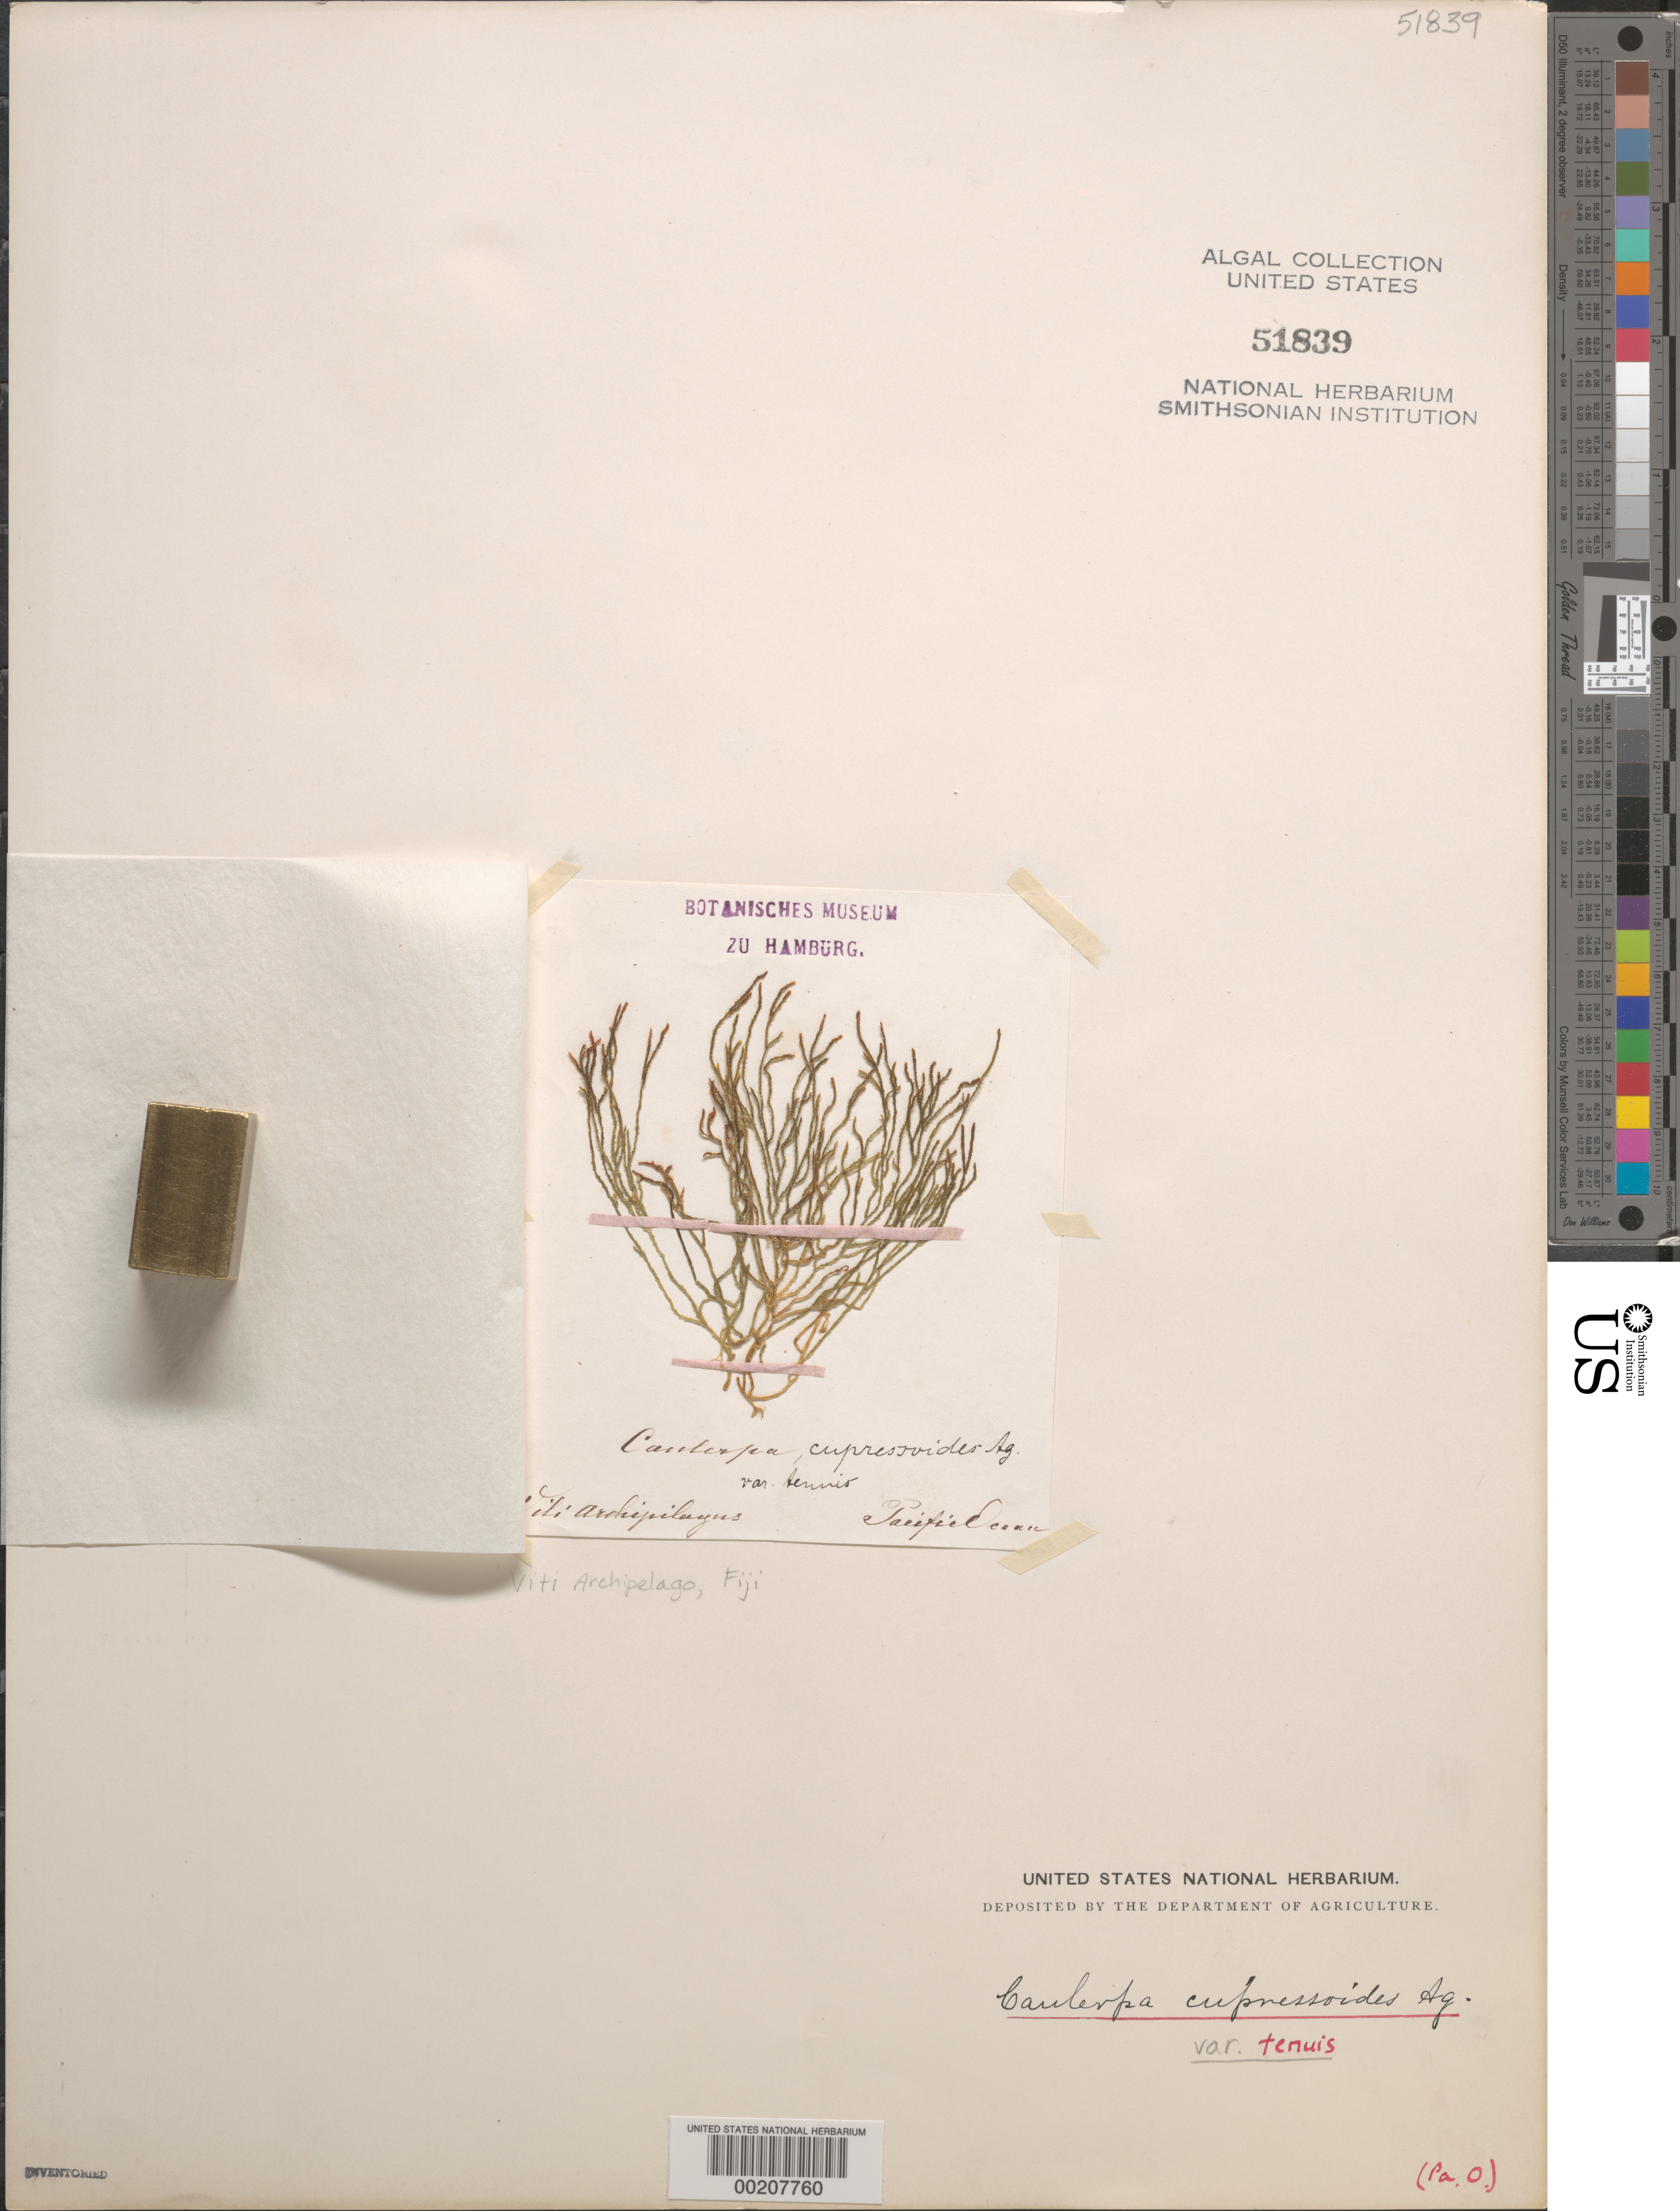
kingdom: Plantae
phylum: Chlorophyta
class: Ulvophyceae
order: Bryopsidales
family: Caulerpaceae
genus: Caulerpa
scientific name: Caulerpa cupressoides var. tenuis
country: Fiji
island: Viti Levu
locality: Viti archipelago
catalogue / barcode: US 51839